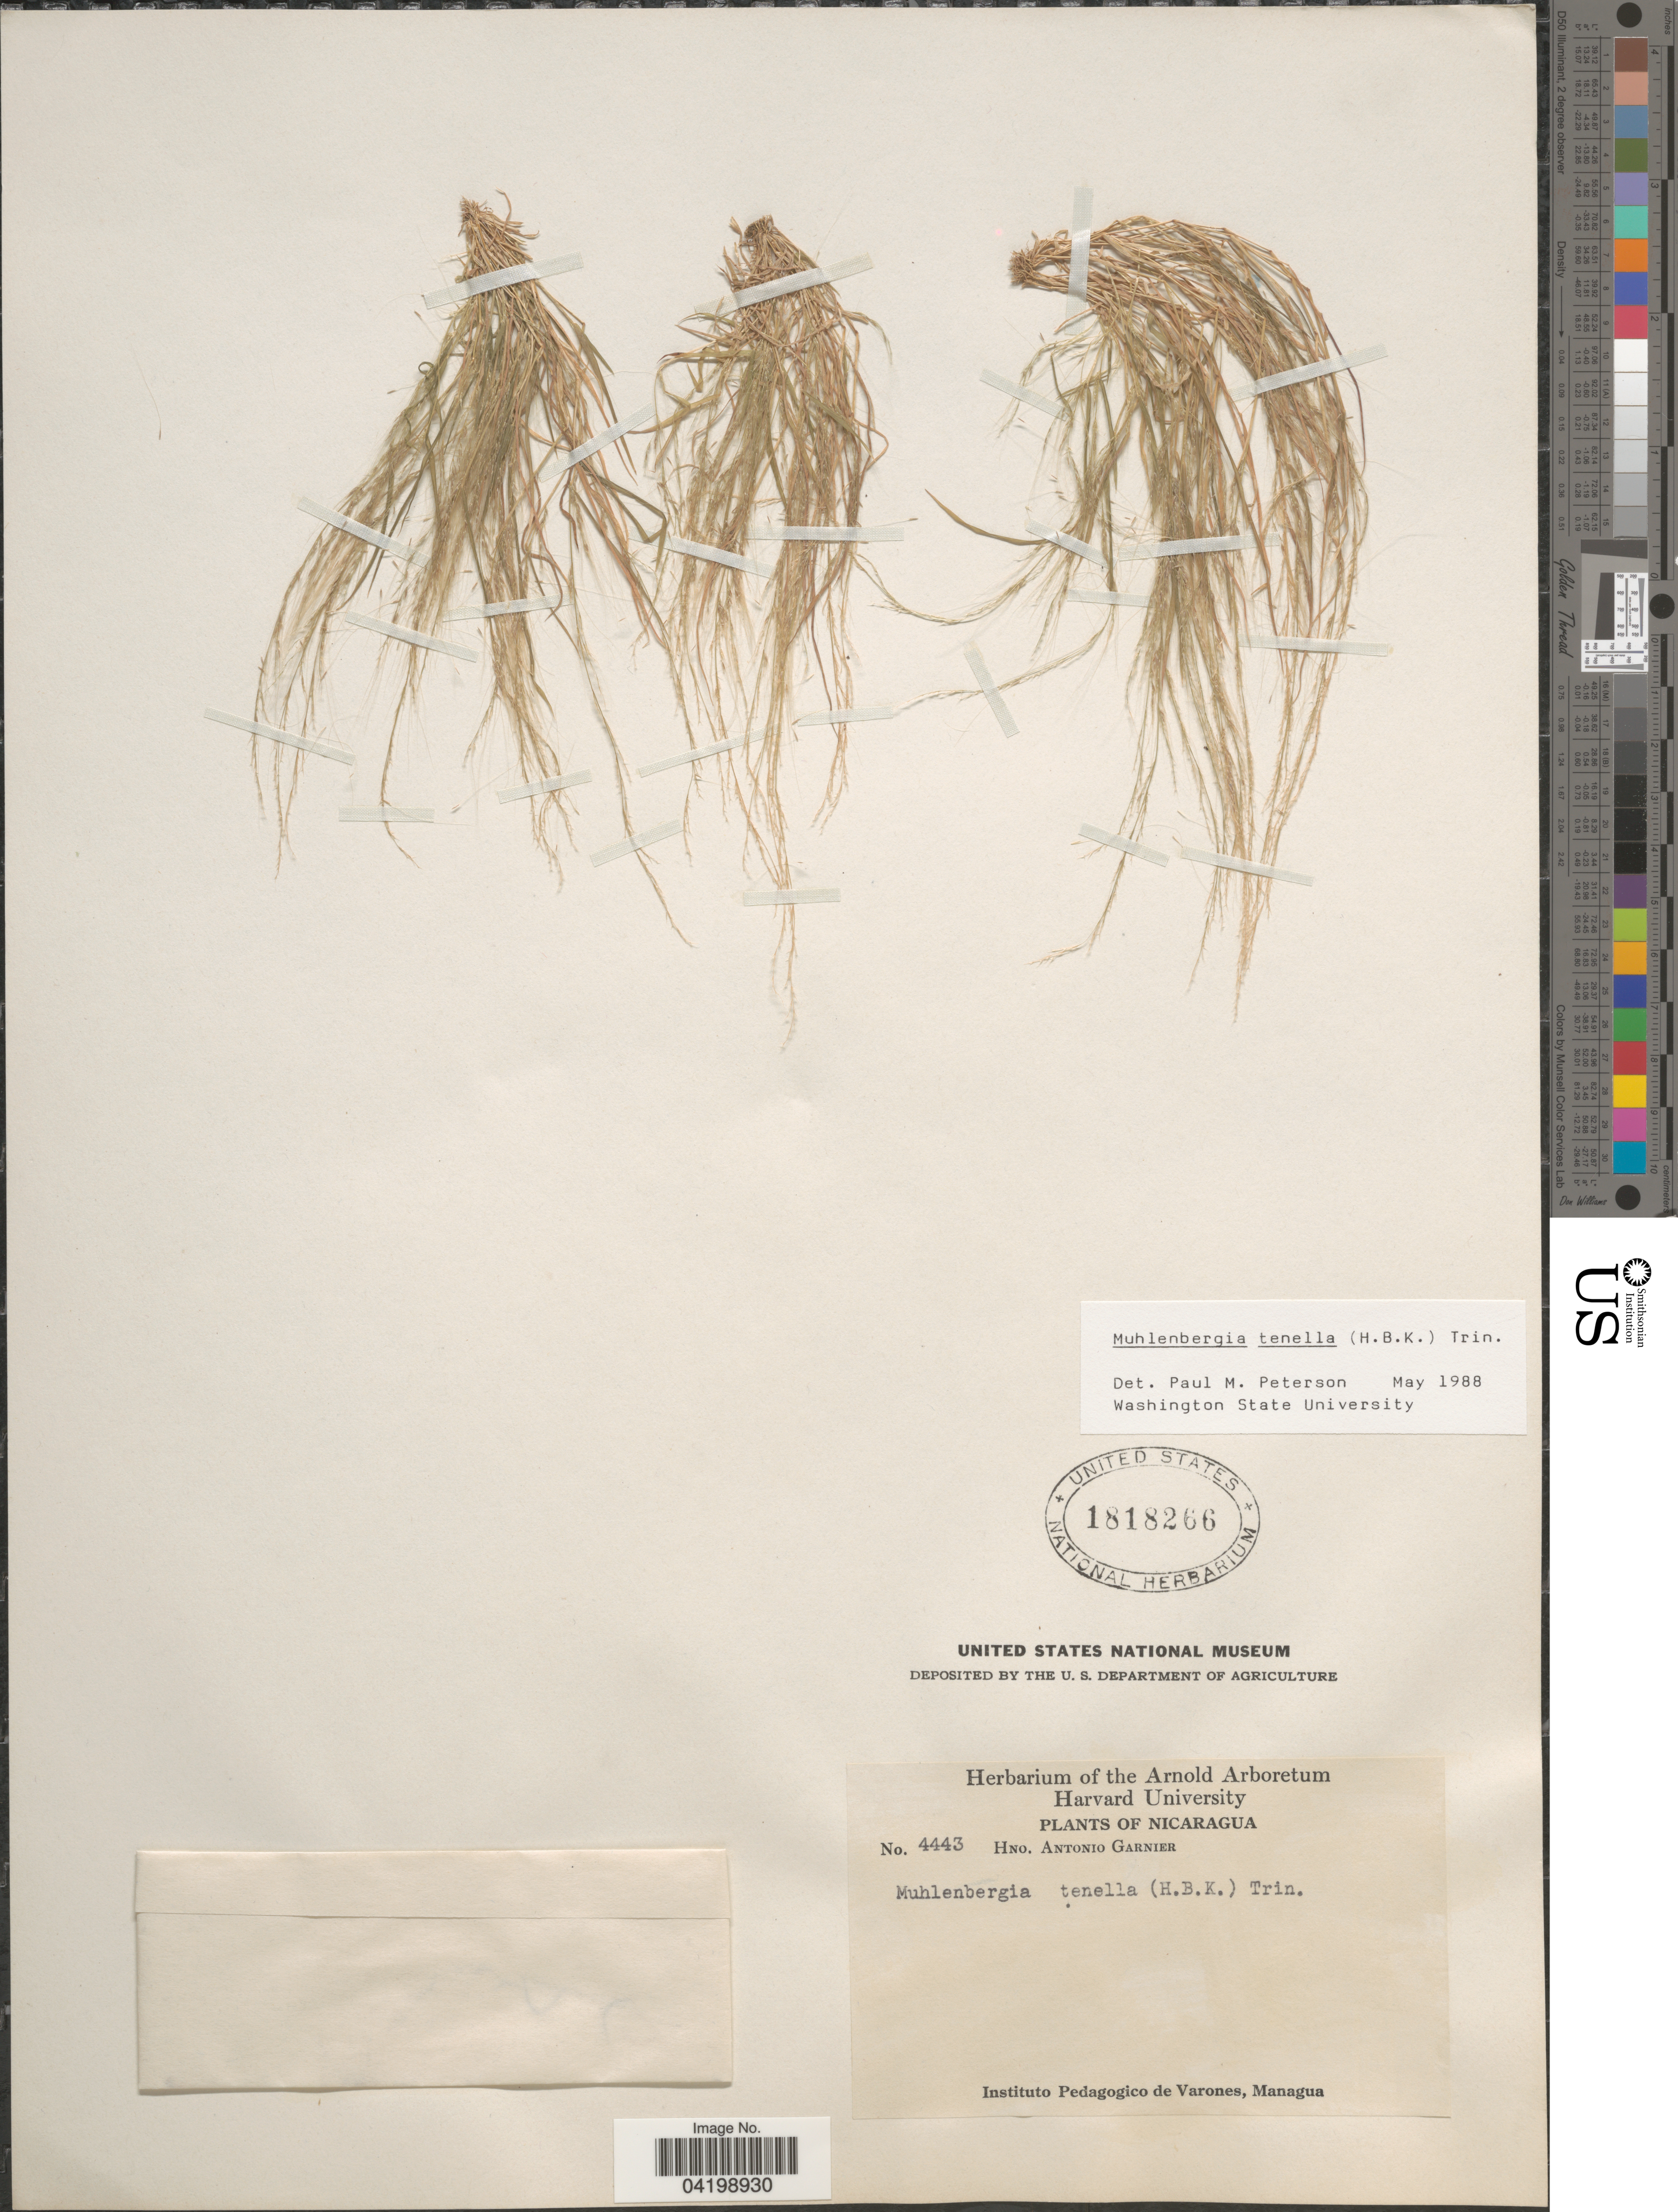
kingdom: Plantae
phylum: Tracheophyta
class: Liliopsida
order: Poales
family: Poaceae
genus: Muhlenbergia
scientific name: Muhlenbergia tenella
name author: (Kunth) Trin.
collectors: Bro. A. Garnier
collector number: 4443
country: Nicaragua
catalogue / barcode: US 1818266